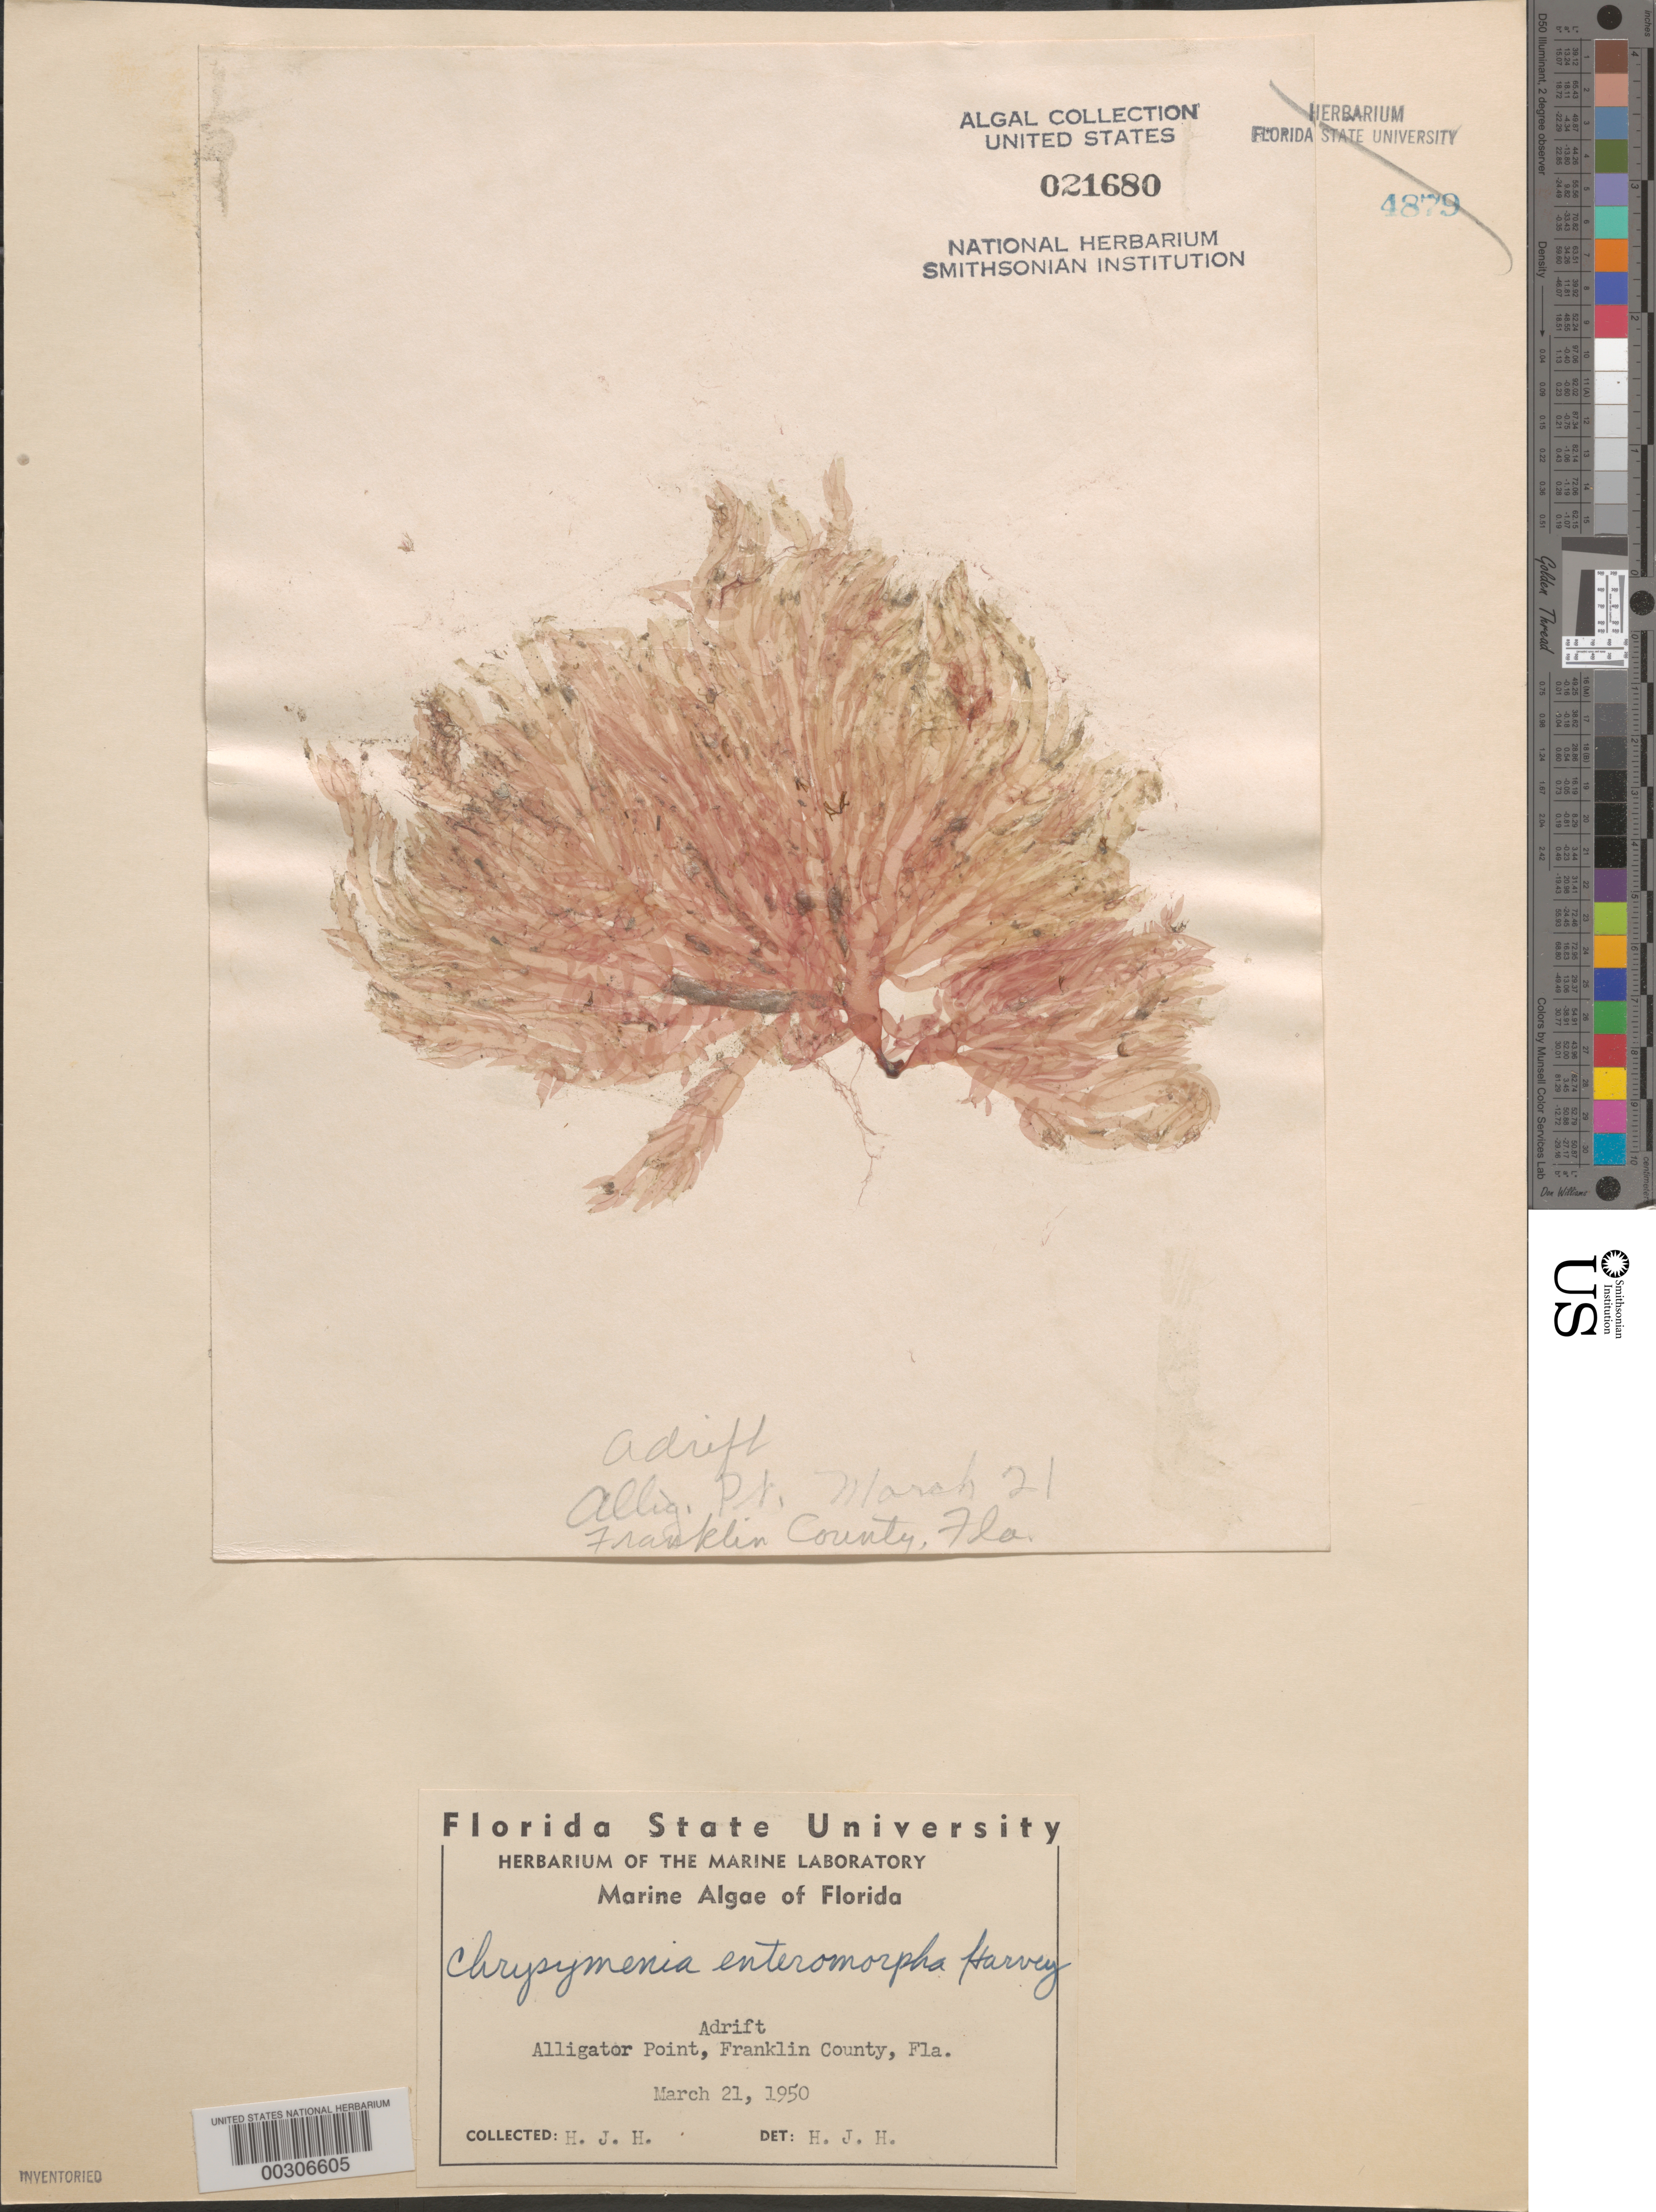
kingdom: Plantae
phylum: Rhodophyta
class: Florideophyceae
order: Rhodymeniales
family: Rhodymeniaceae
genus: Botryocladia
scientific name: Botryocladia enteromorpha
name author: (Harv.) W.E. Schmidt et al. in W.E. Schmidt et al.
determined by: Algae name updating Project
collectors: H. J. Humm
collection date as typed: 21 Mar 1950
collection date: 1950-03-21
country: United States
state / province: Florida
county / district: Franklin County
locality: Alligator Point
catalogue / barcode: US 21680